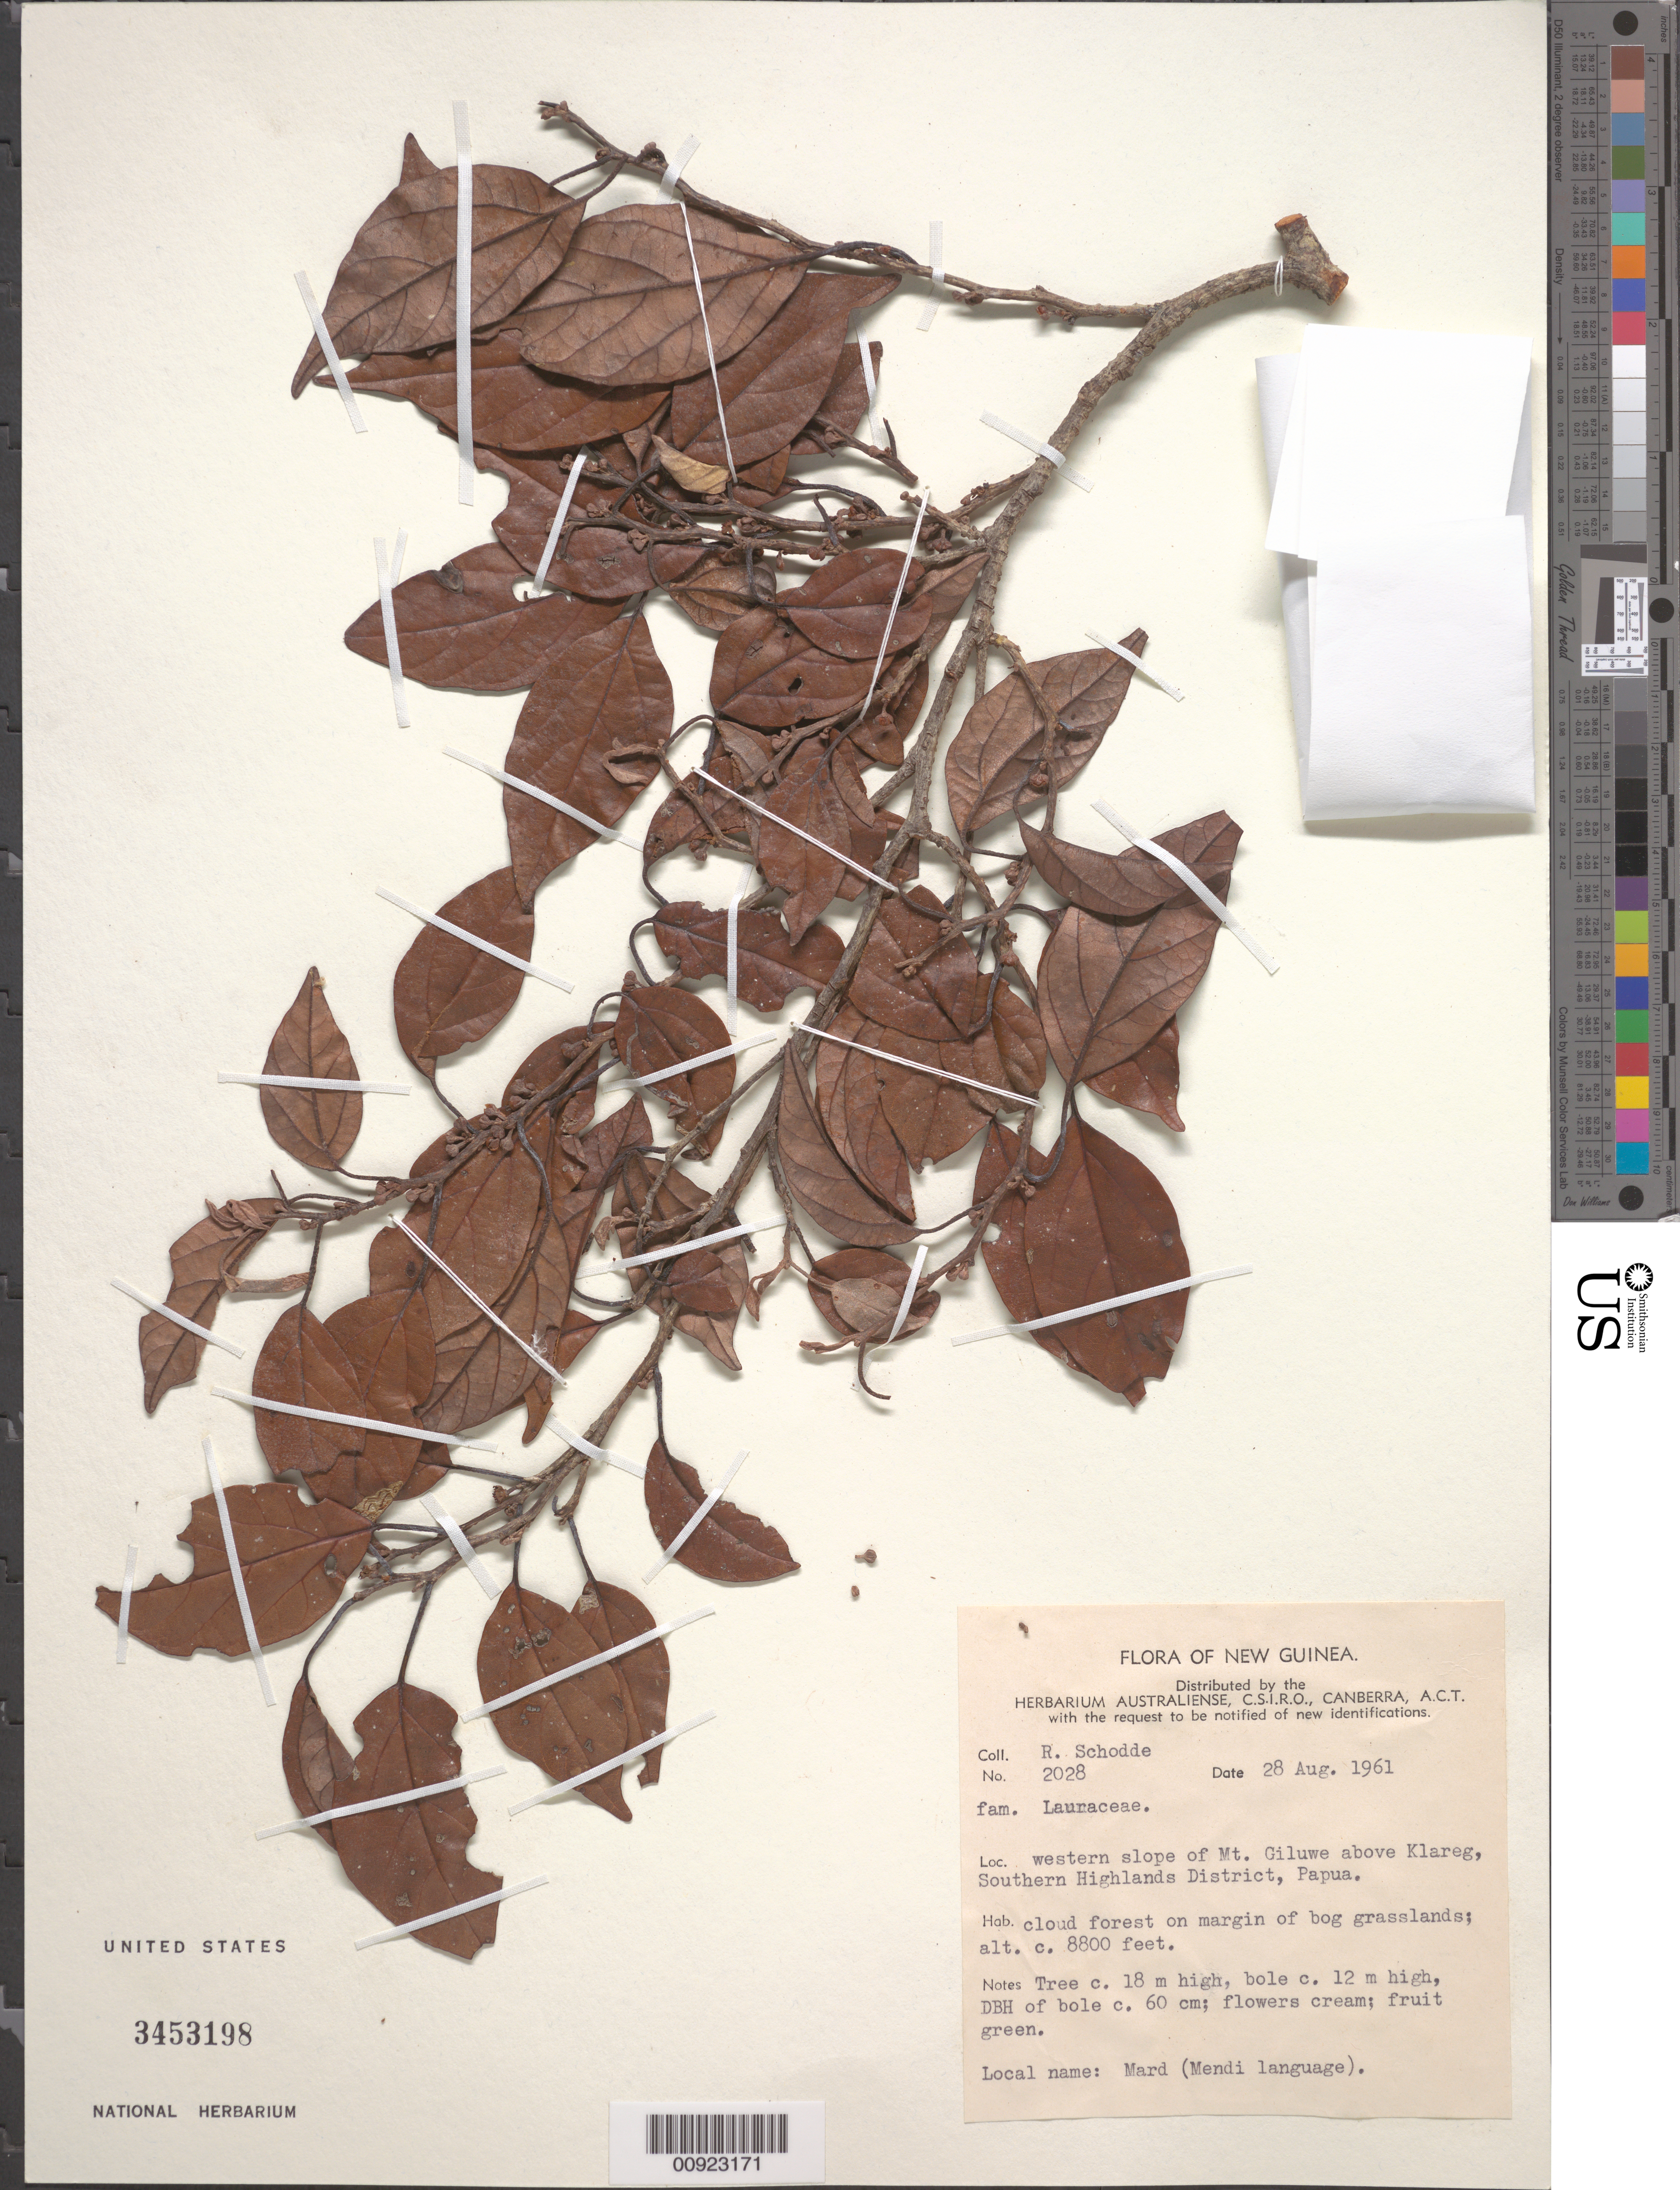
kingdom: Plantae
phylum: Tracheophyta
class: Magnoliopsida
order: Laurales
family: Lauraceae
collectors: R. Schodde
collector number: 2028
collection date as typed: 28 Aug 1961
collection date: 1961-08-28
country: Papua New Guinea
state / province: Southern Highlands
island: New Guinea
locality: Western slope of Mt. Giluwe, above Klareg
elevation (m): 2682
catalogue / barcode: US 3453198